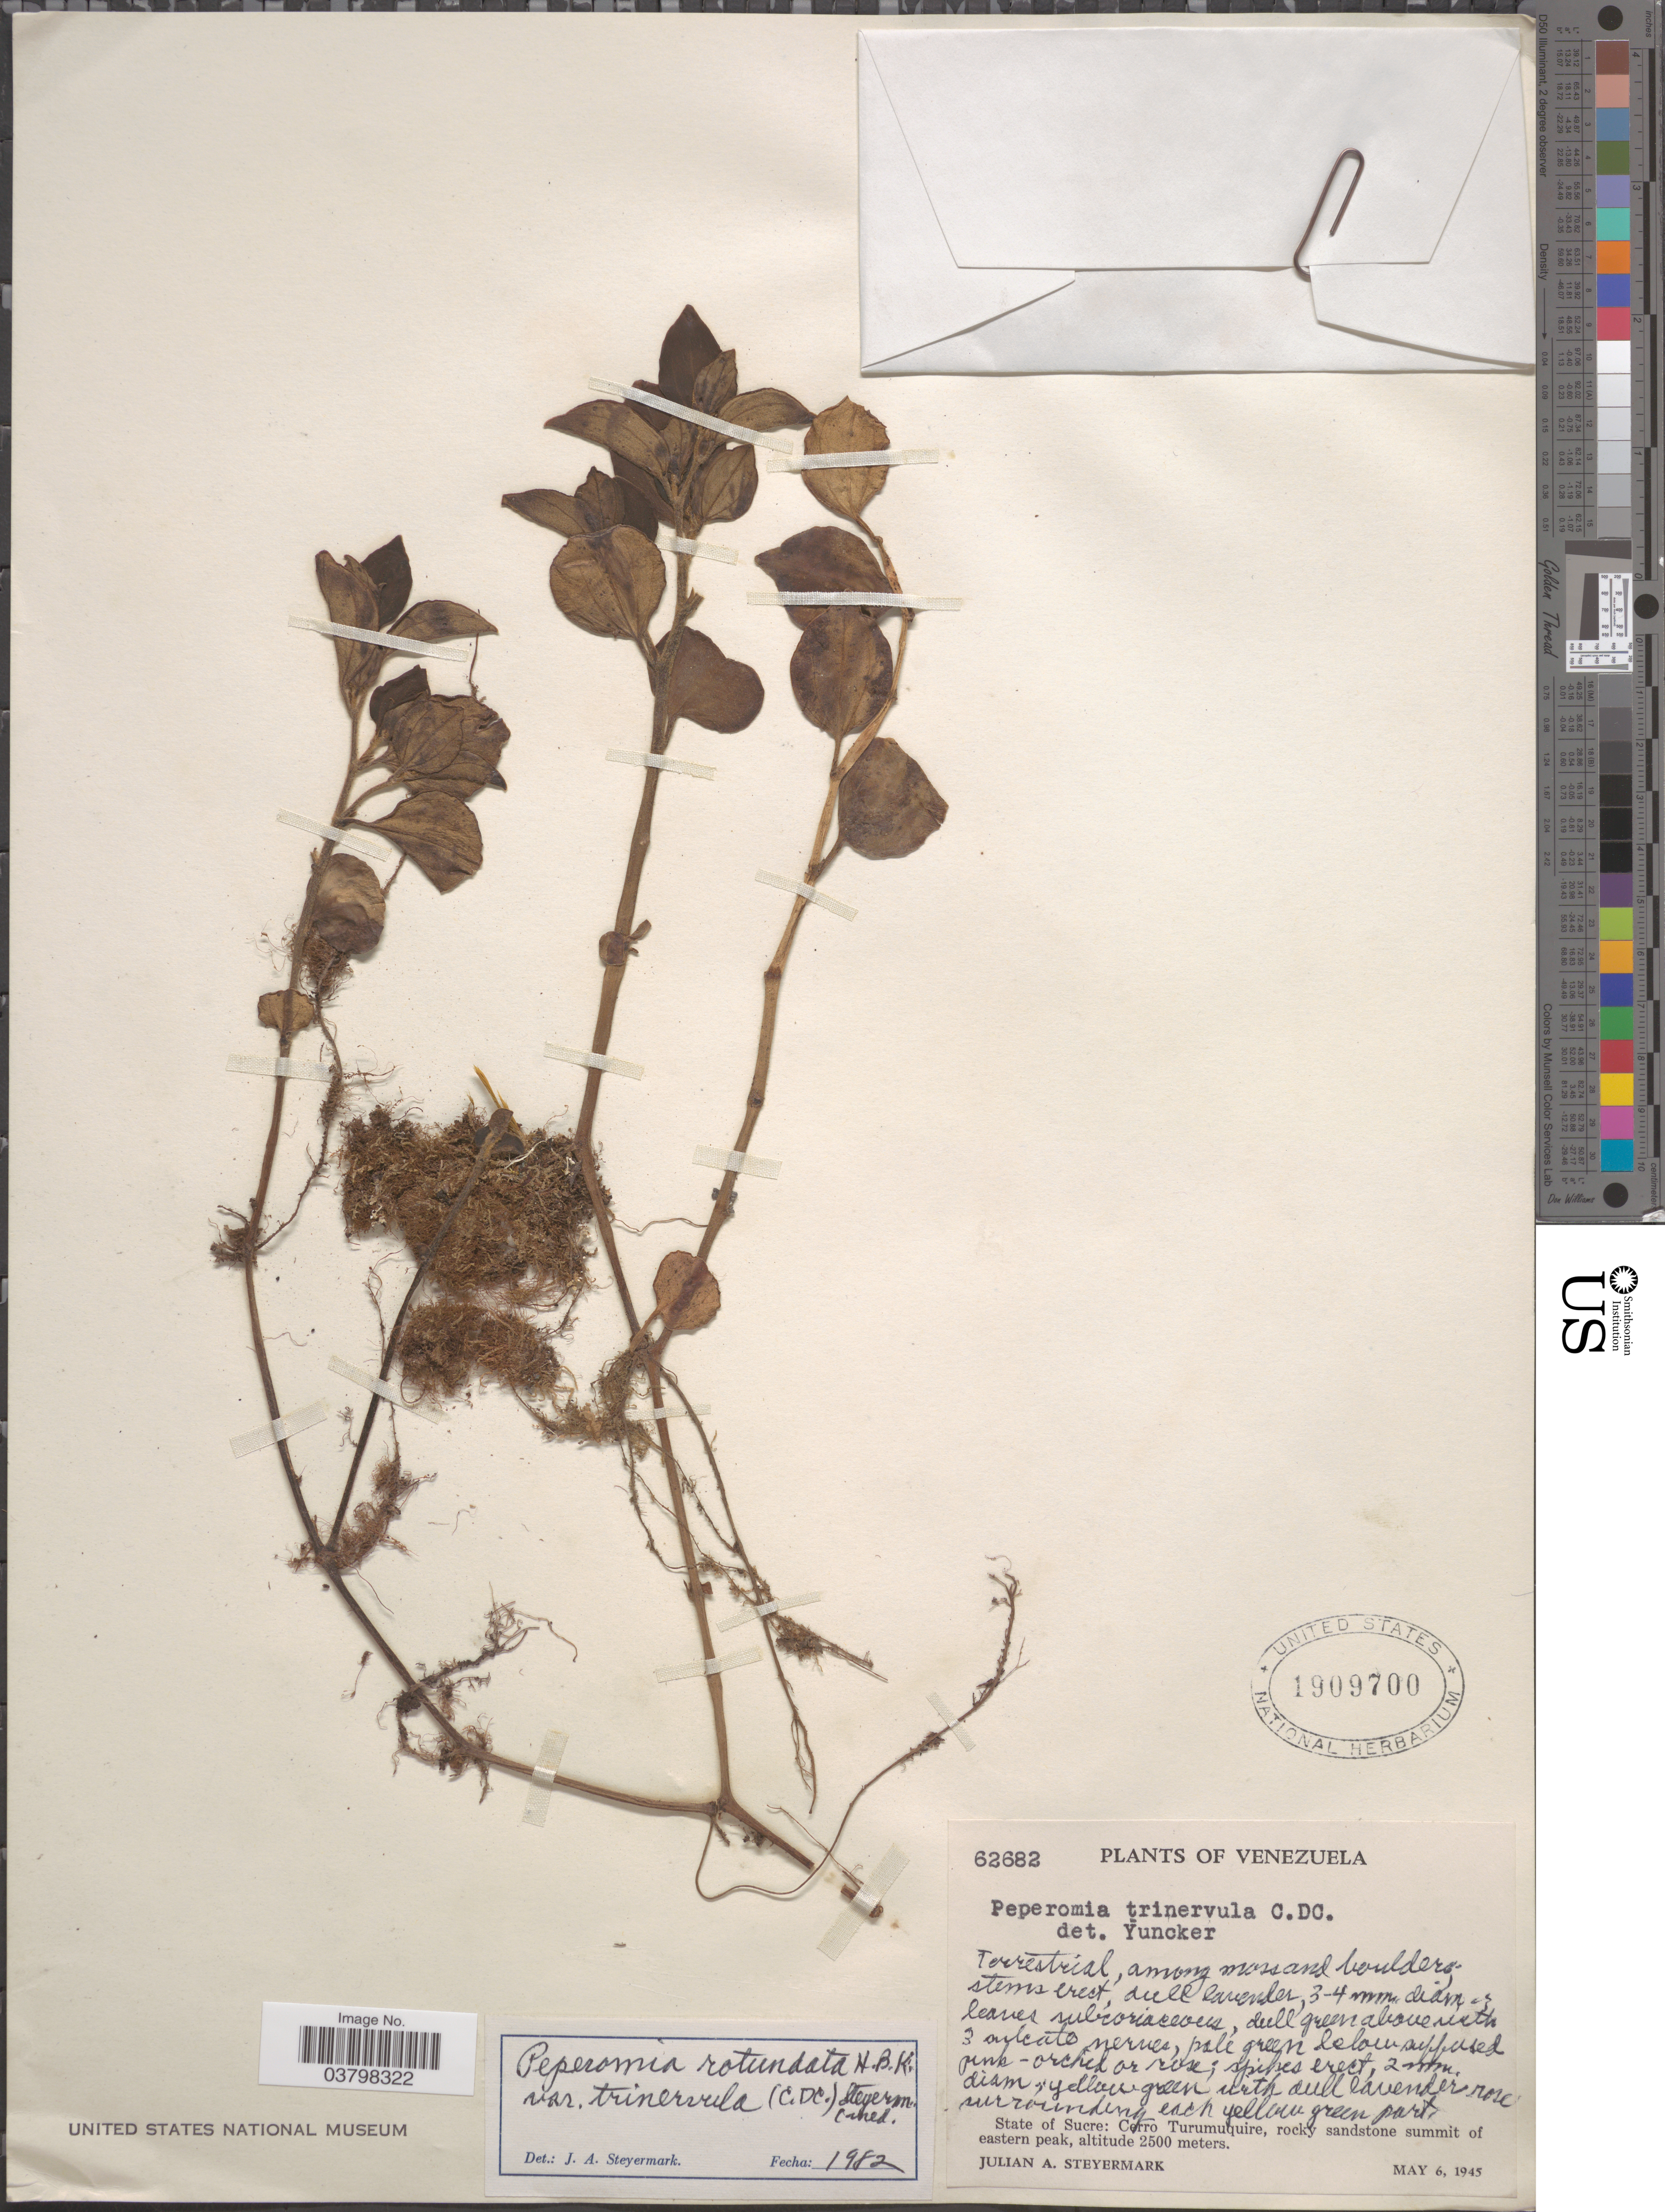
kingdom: Plantae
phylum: Tracheophyta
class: Magnoliopsida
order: Piperales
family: Piperaceae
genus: Peperomia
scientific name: Peperomia rotundata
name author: Kunth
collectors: J. Steyermark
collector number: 62682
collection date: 1945-05-06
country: Venezuela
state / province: Sucre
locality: Cerro Turumuquire, rocky sandstone summit of eastern peak.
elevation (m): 2500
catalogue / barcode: US 1909700